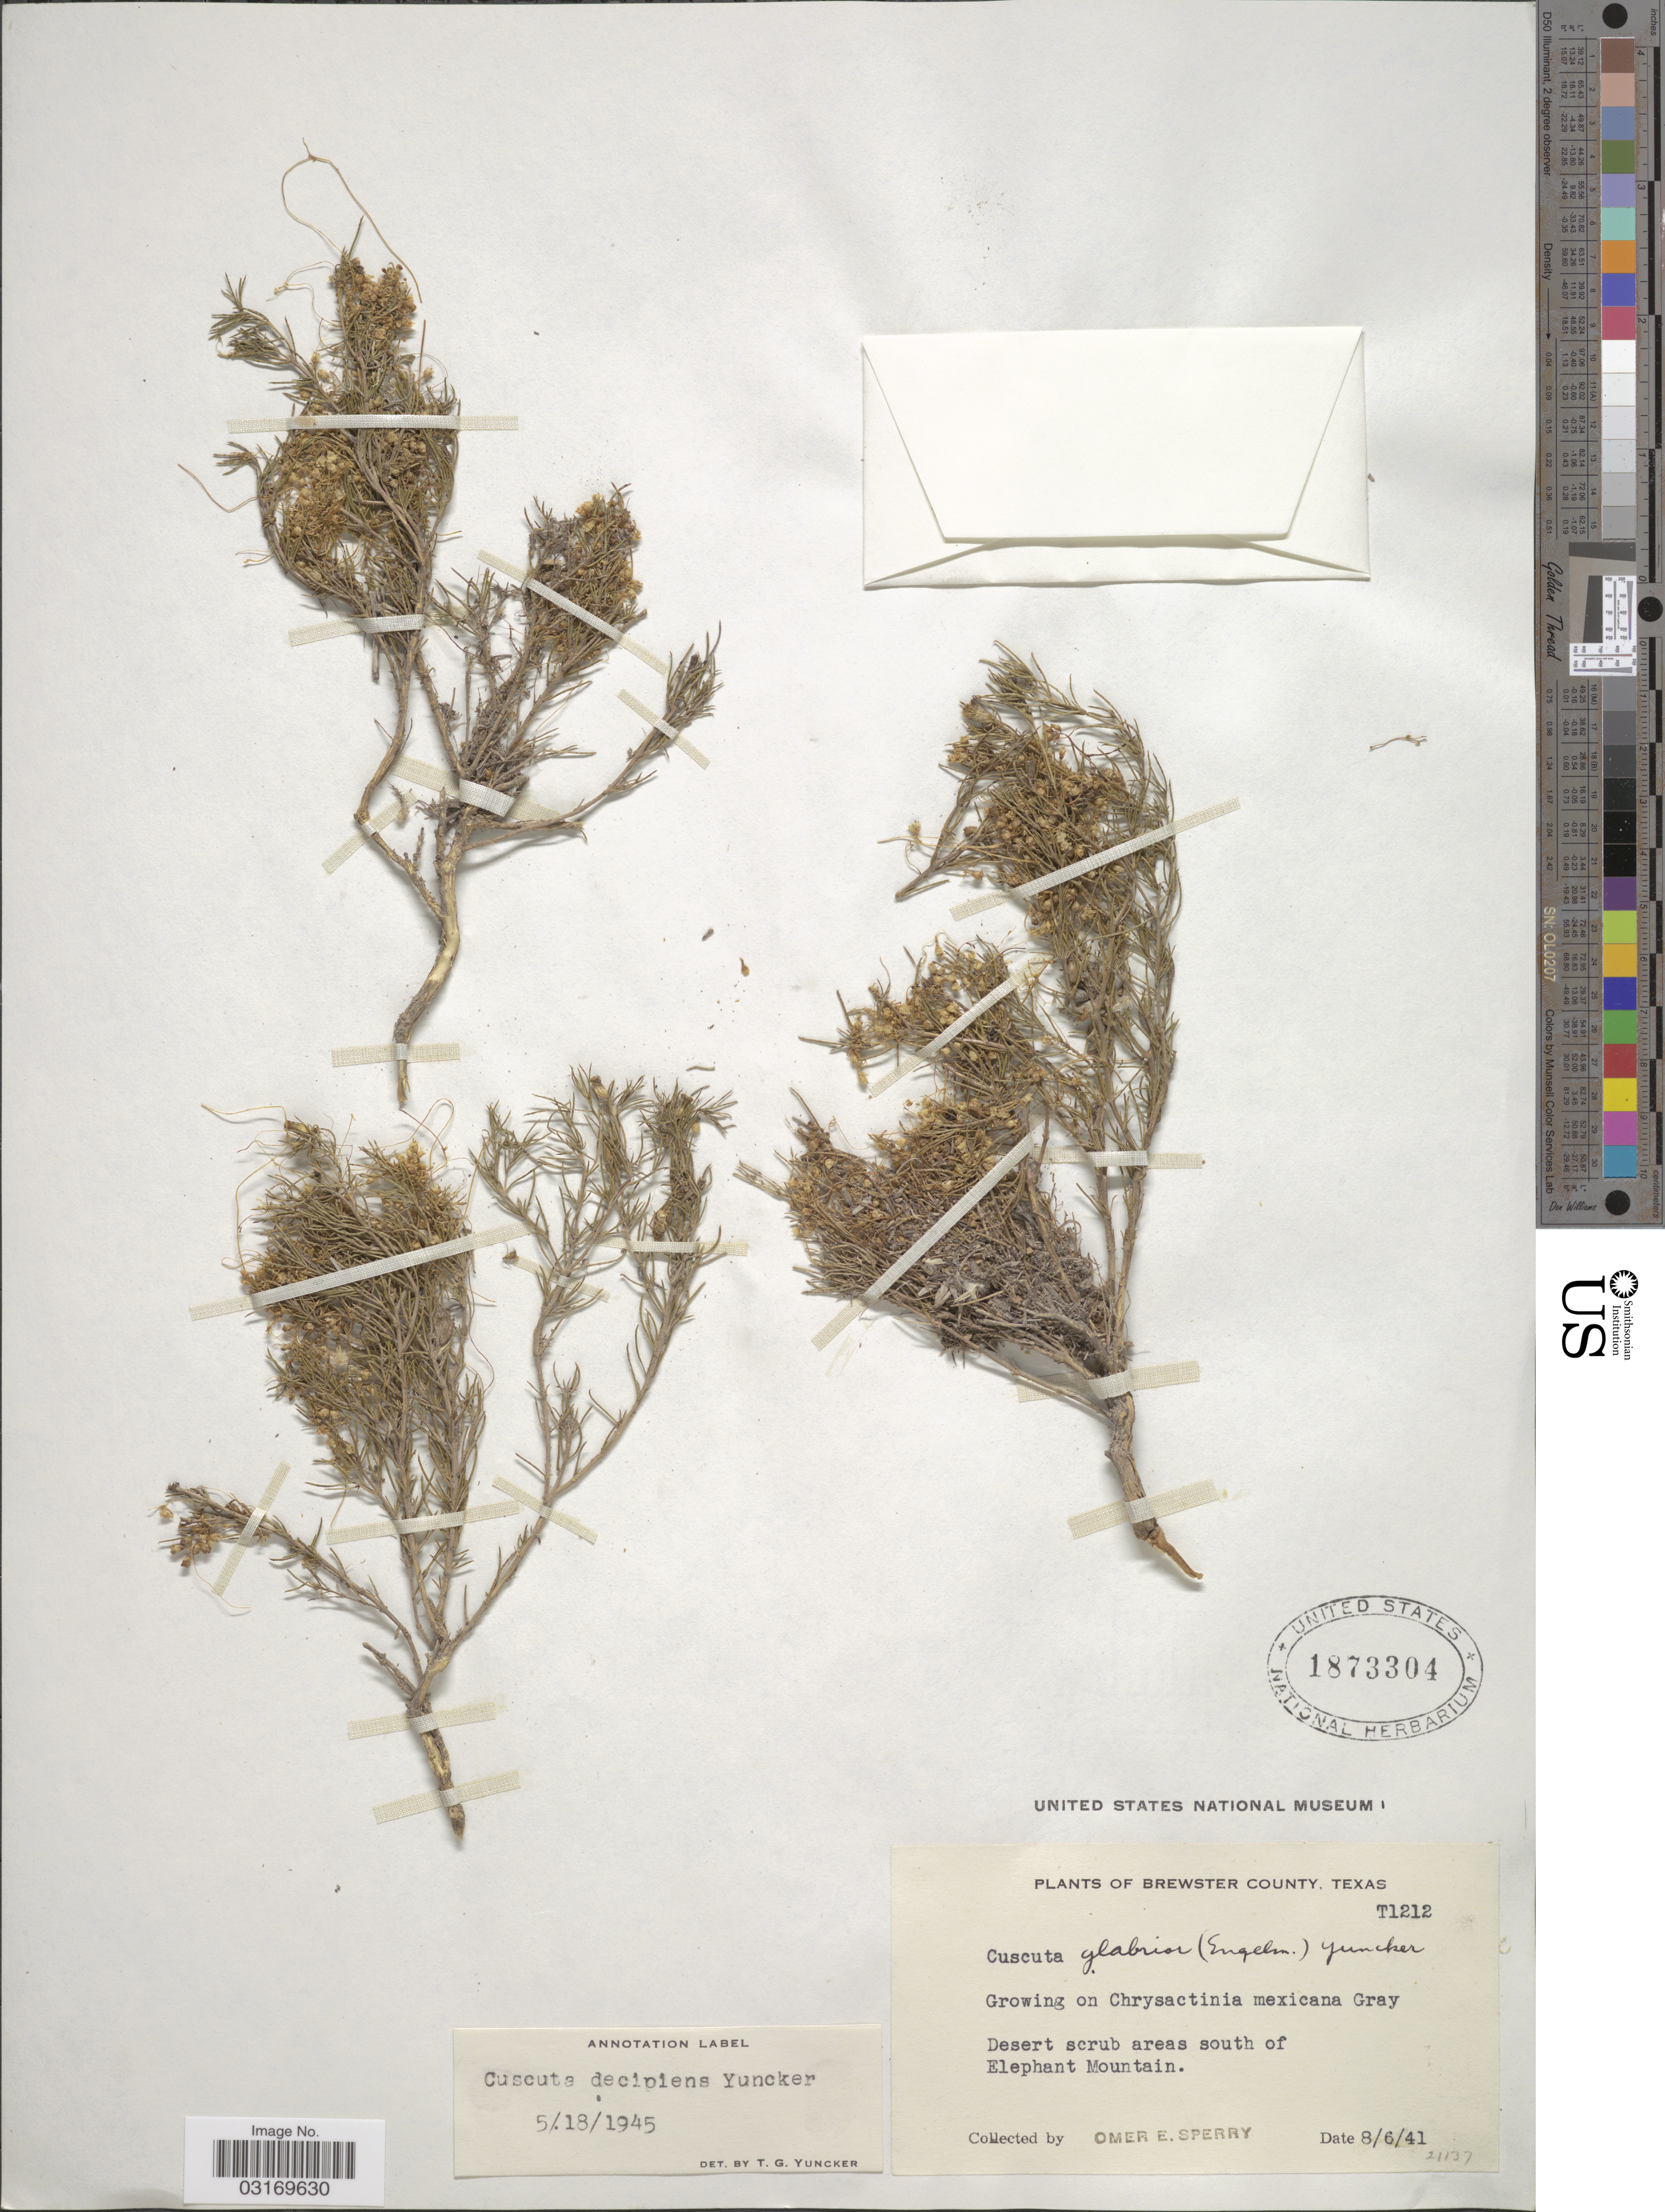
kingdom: Plantae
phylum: Tracheophyta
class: Magnoliopsida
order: Solanales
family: Convolvulaceae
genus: Cuscuta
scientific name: Cuscuta decipiens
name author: Yunck.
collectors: O. E. Sperry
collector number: T1212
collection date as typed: Transcribed d/m/y: 6/8/41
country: United States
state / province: Texas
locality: Brewster County. Desert scrub areas south of Elephant Mountain.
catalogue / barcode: US 1873304